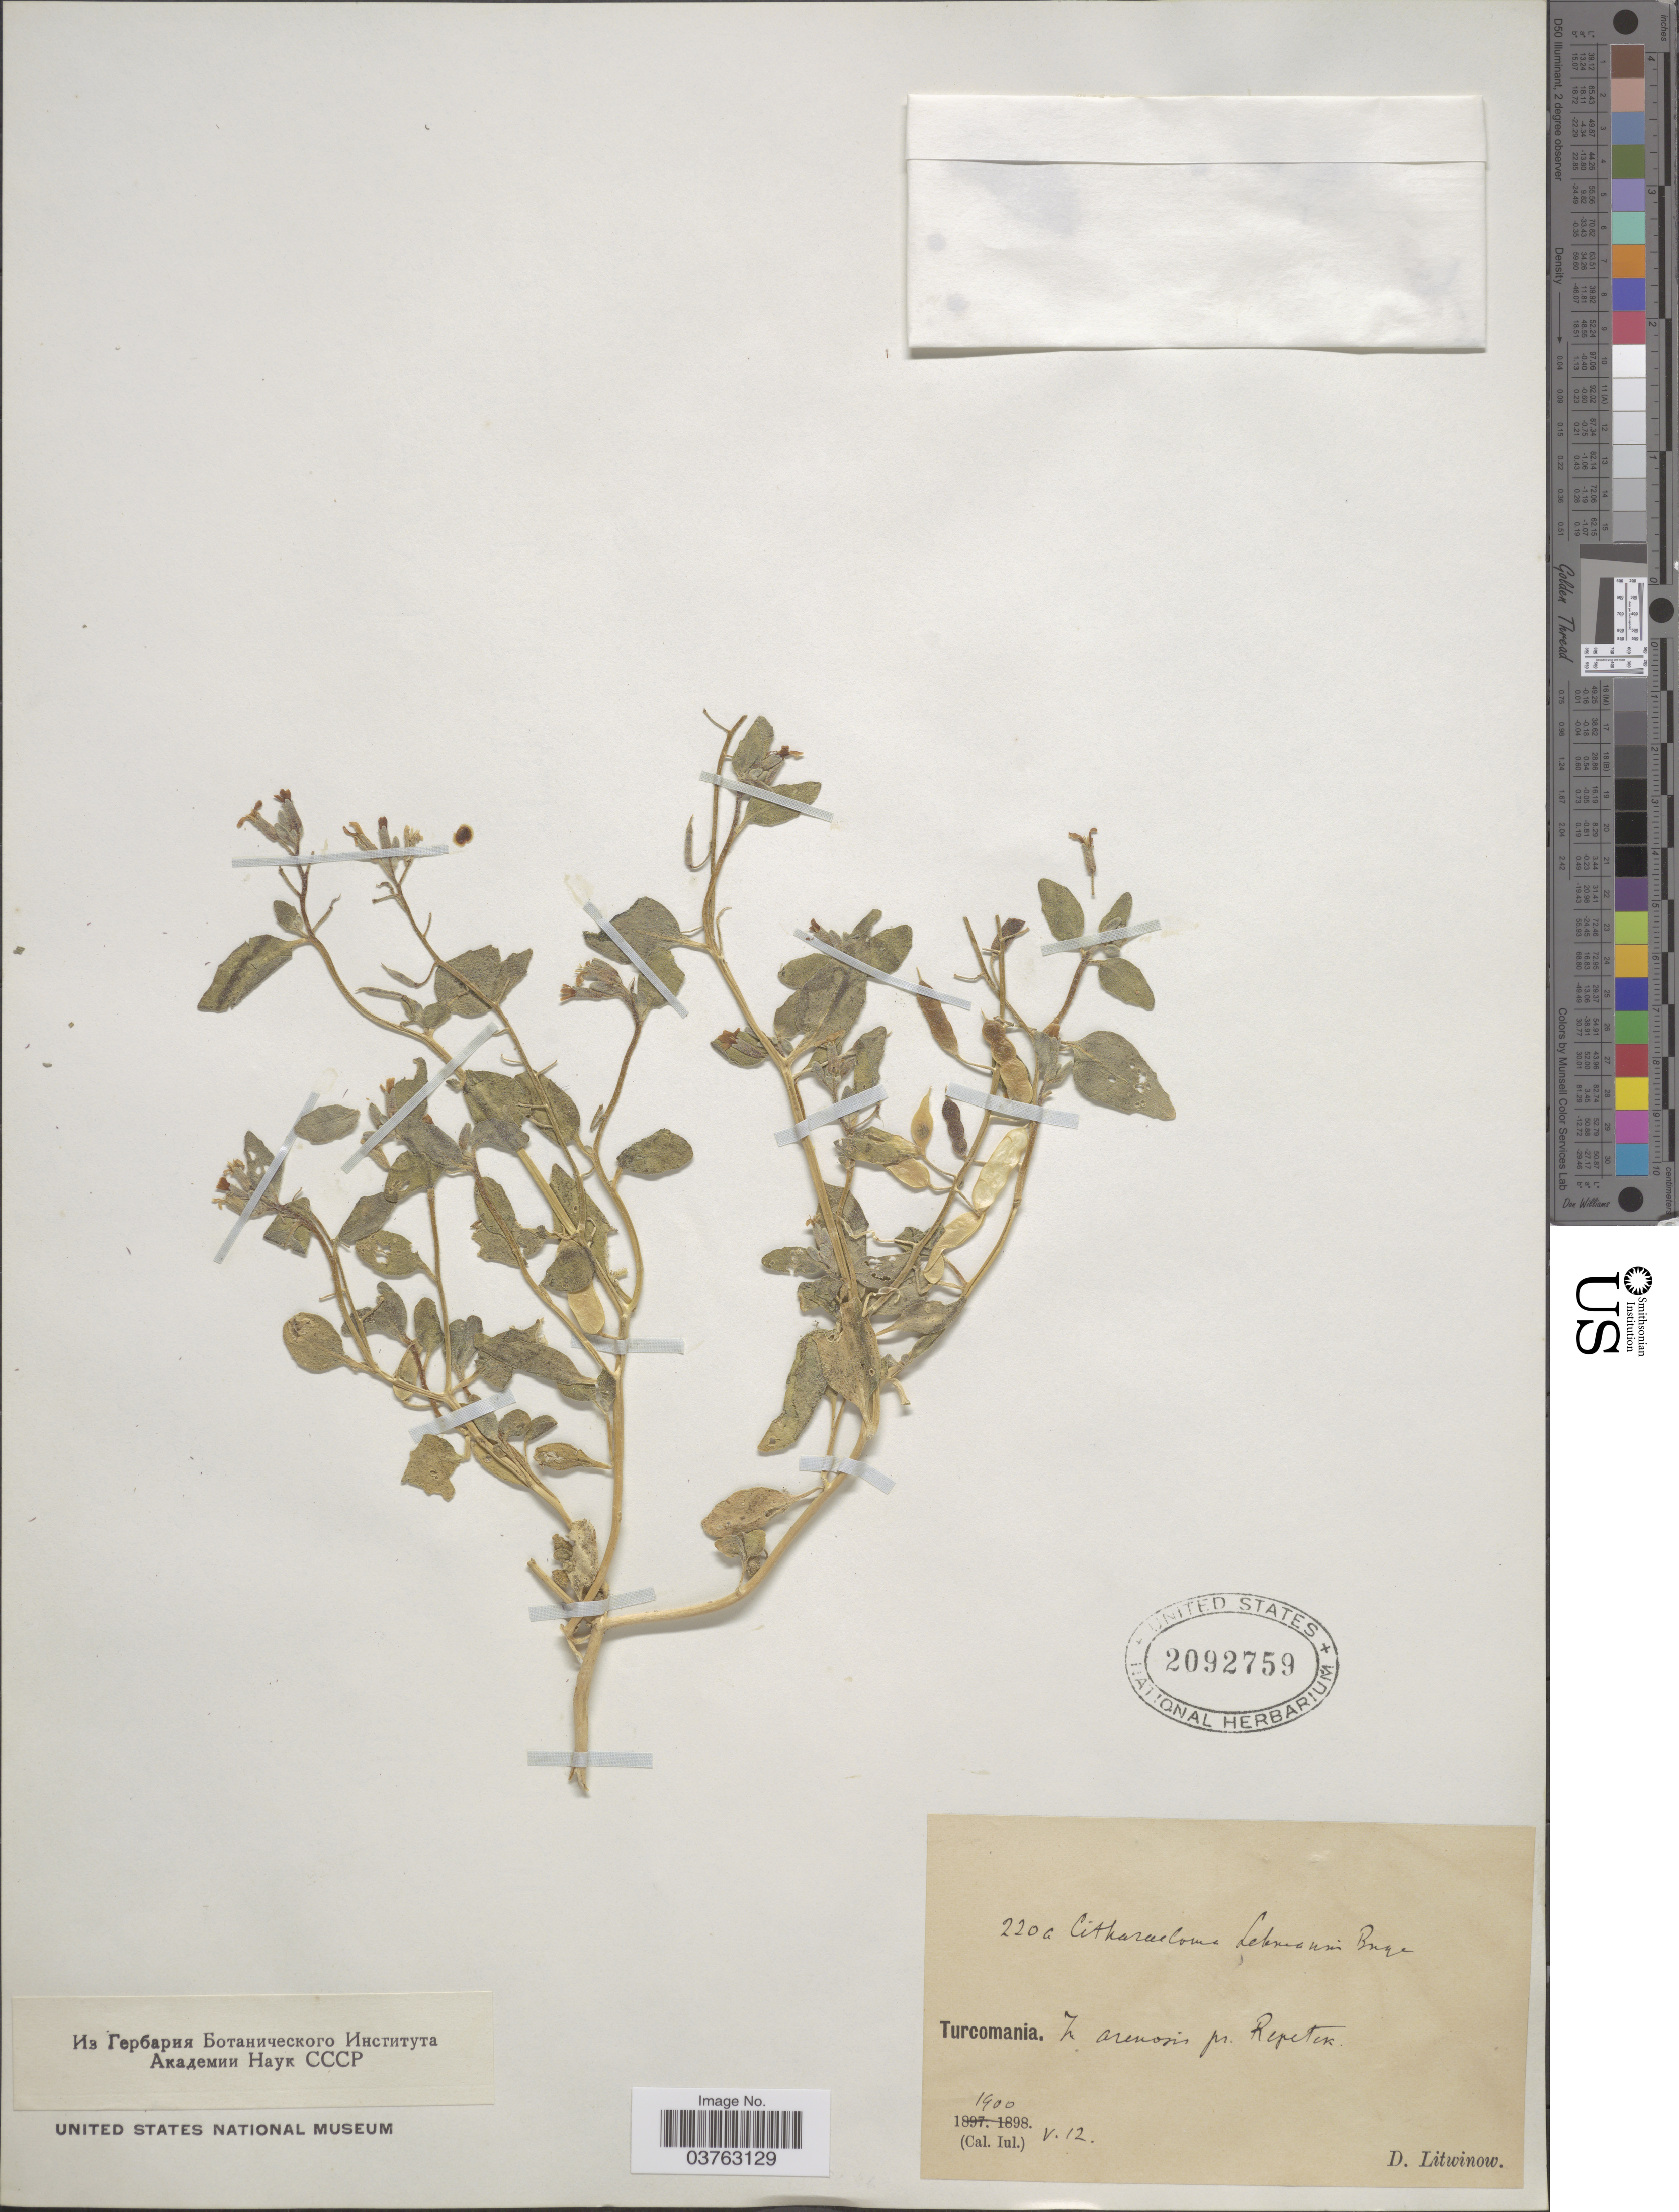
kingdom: Plantae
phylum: Tracheophyta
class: Magnoliopsida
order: Brassicales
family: Brassicaceae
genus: Cithareloma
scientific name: Cithareloma lehmannii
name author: Bunge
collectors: D. Litwinow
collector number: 220a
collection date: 1900-05-12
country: Turkmenistan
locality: Turcomania. In arenosis pr. Repetek.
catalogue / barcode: US 2092759